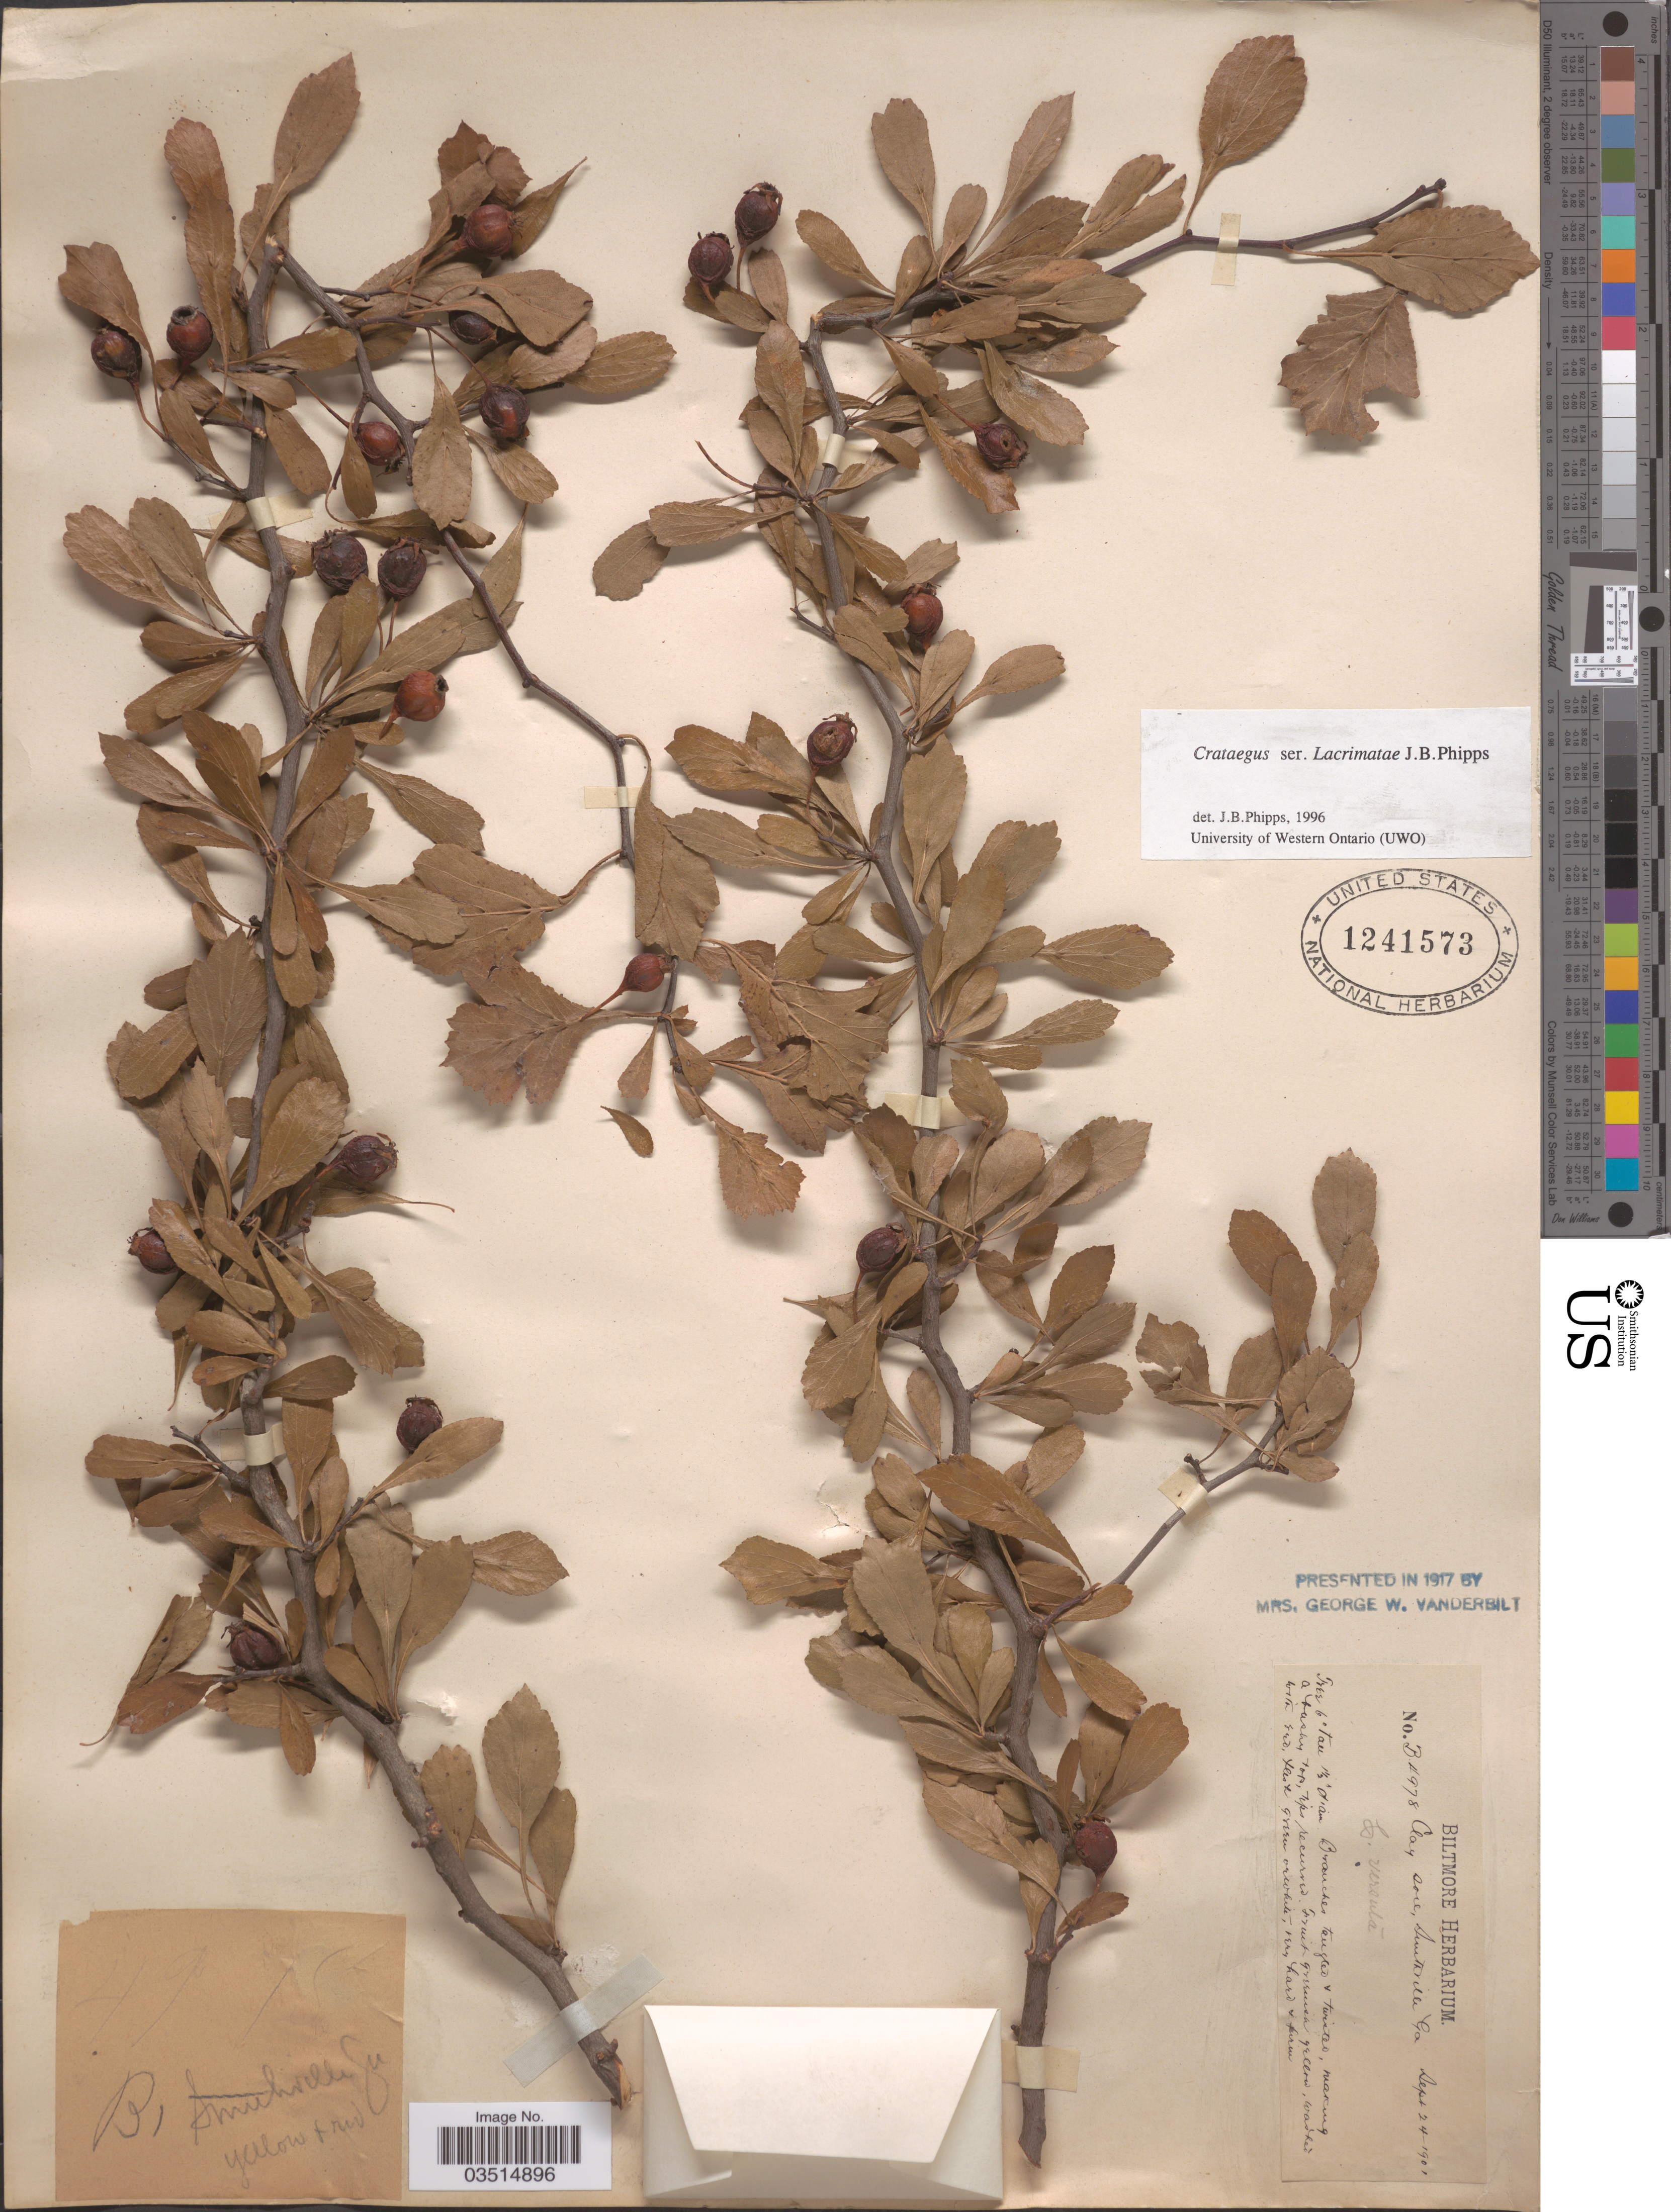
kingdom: Plantae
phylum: Tracheophyta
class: Magnoliopsida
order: Rosales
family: Rosaceae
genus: Crataegus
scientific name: Crataegus floridana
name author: Sarg.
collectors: ex herb. Biltmore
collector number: B4978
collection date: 1901-04-24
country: United States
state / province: Georgia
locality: Smithville.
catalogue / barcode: US 1241573